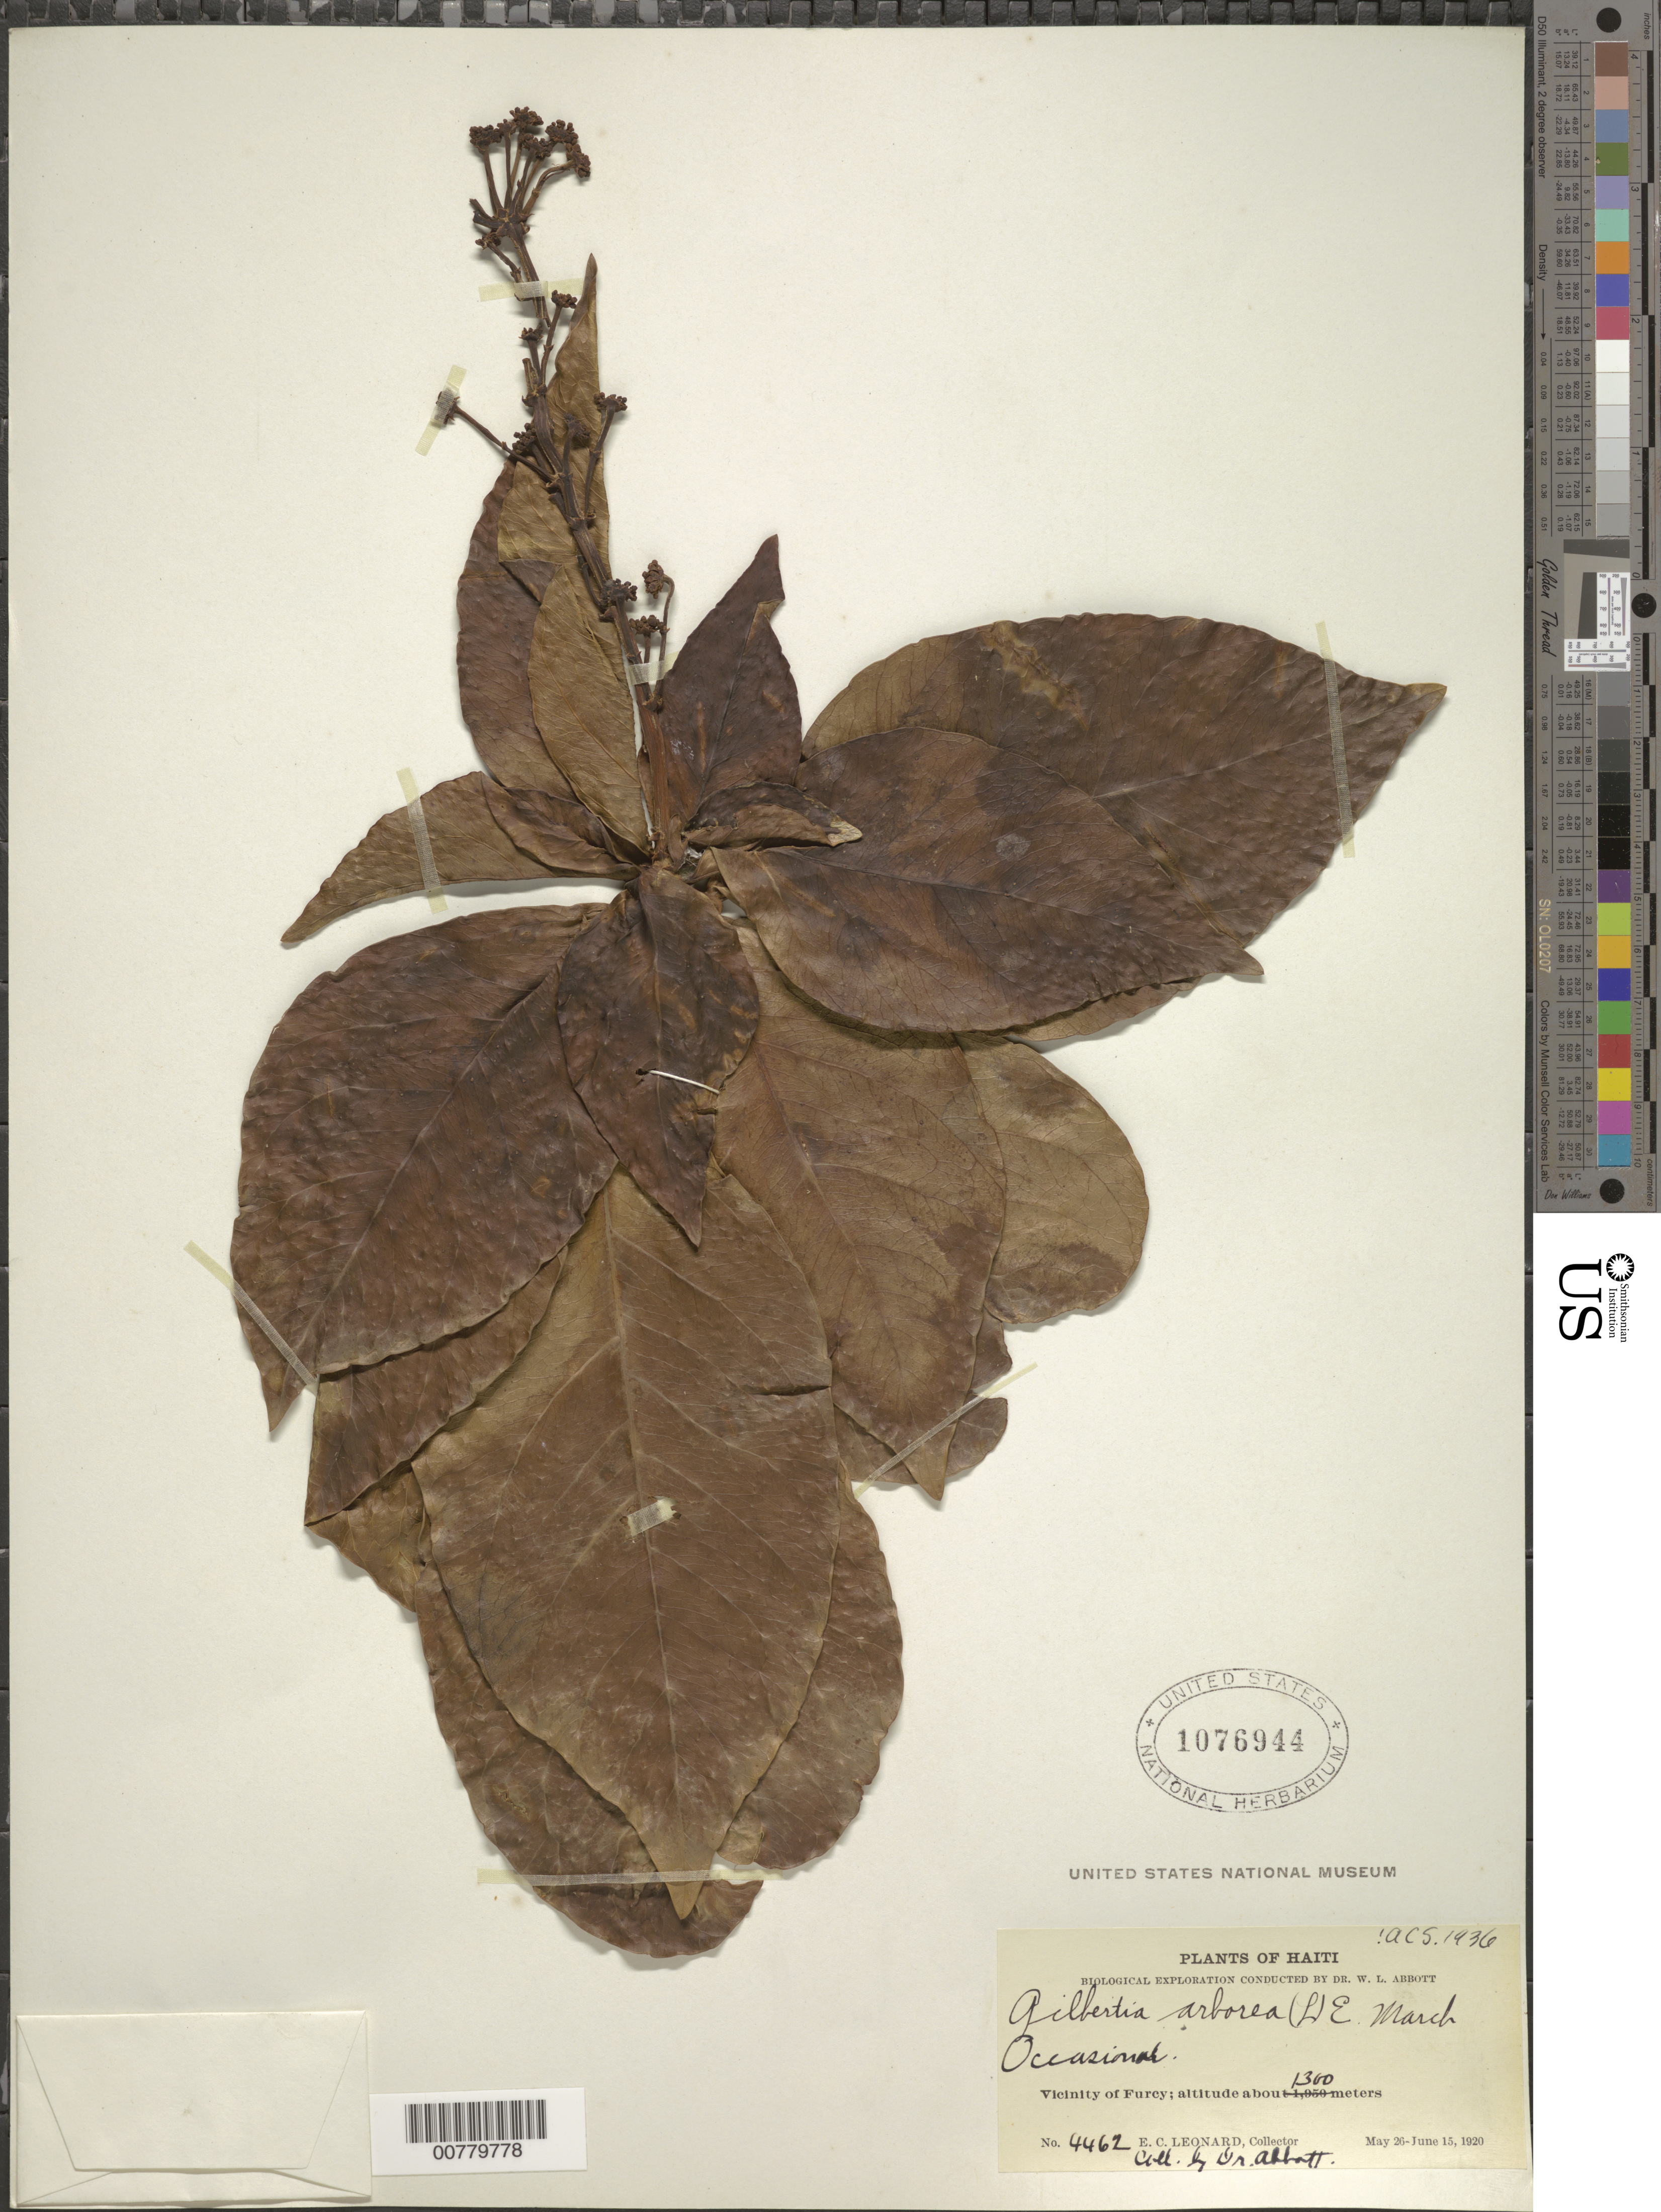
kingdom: Plantae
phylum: Tracheophyta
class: Magnoliopsida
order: Apiales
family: Araliaceae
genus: Dendropanax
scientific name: Dendropanax arboreus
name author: (L.) Decne. & Planch.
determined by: Smith, A. C.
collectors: W. L. Abbott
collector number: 4462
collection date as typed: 26 May 1920 to 15 Jun 1920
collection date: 1920-05-26/1920-06-15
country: Haiti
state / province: Ouest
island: Hispaniola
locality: Vicinity of Furcy.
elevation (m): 1300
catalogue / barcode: US 1076944